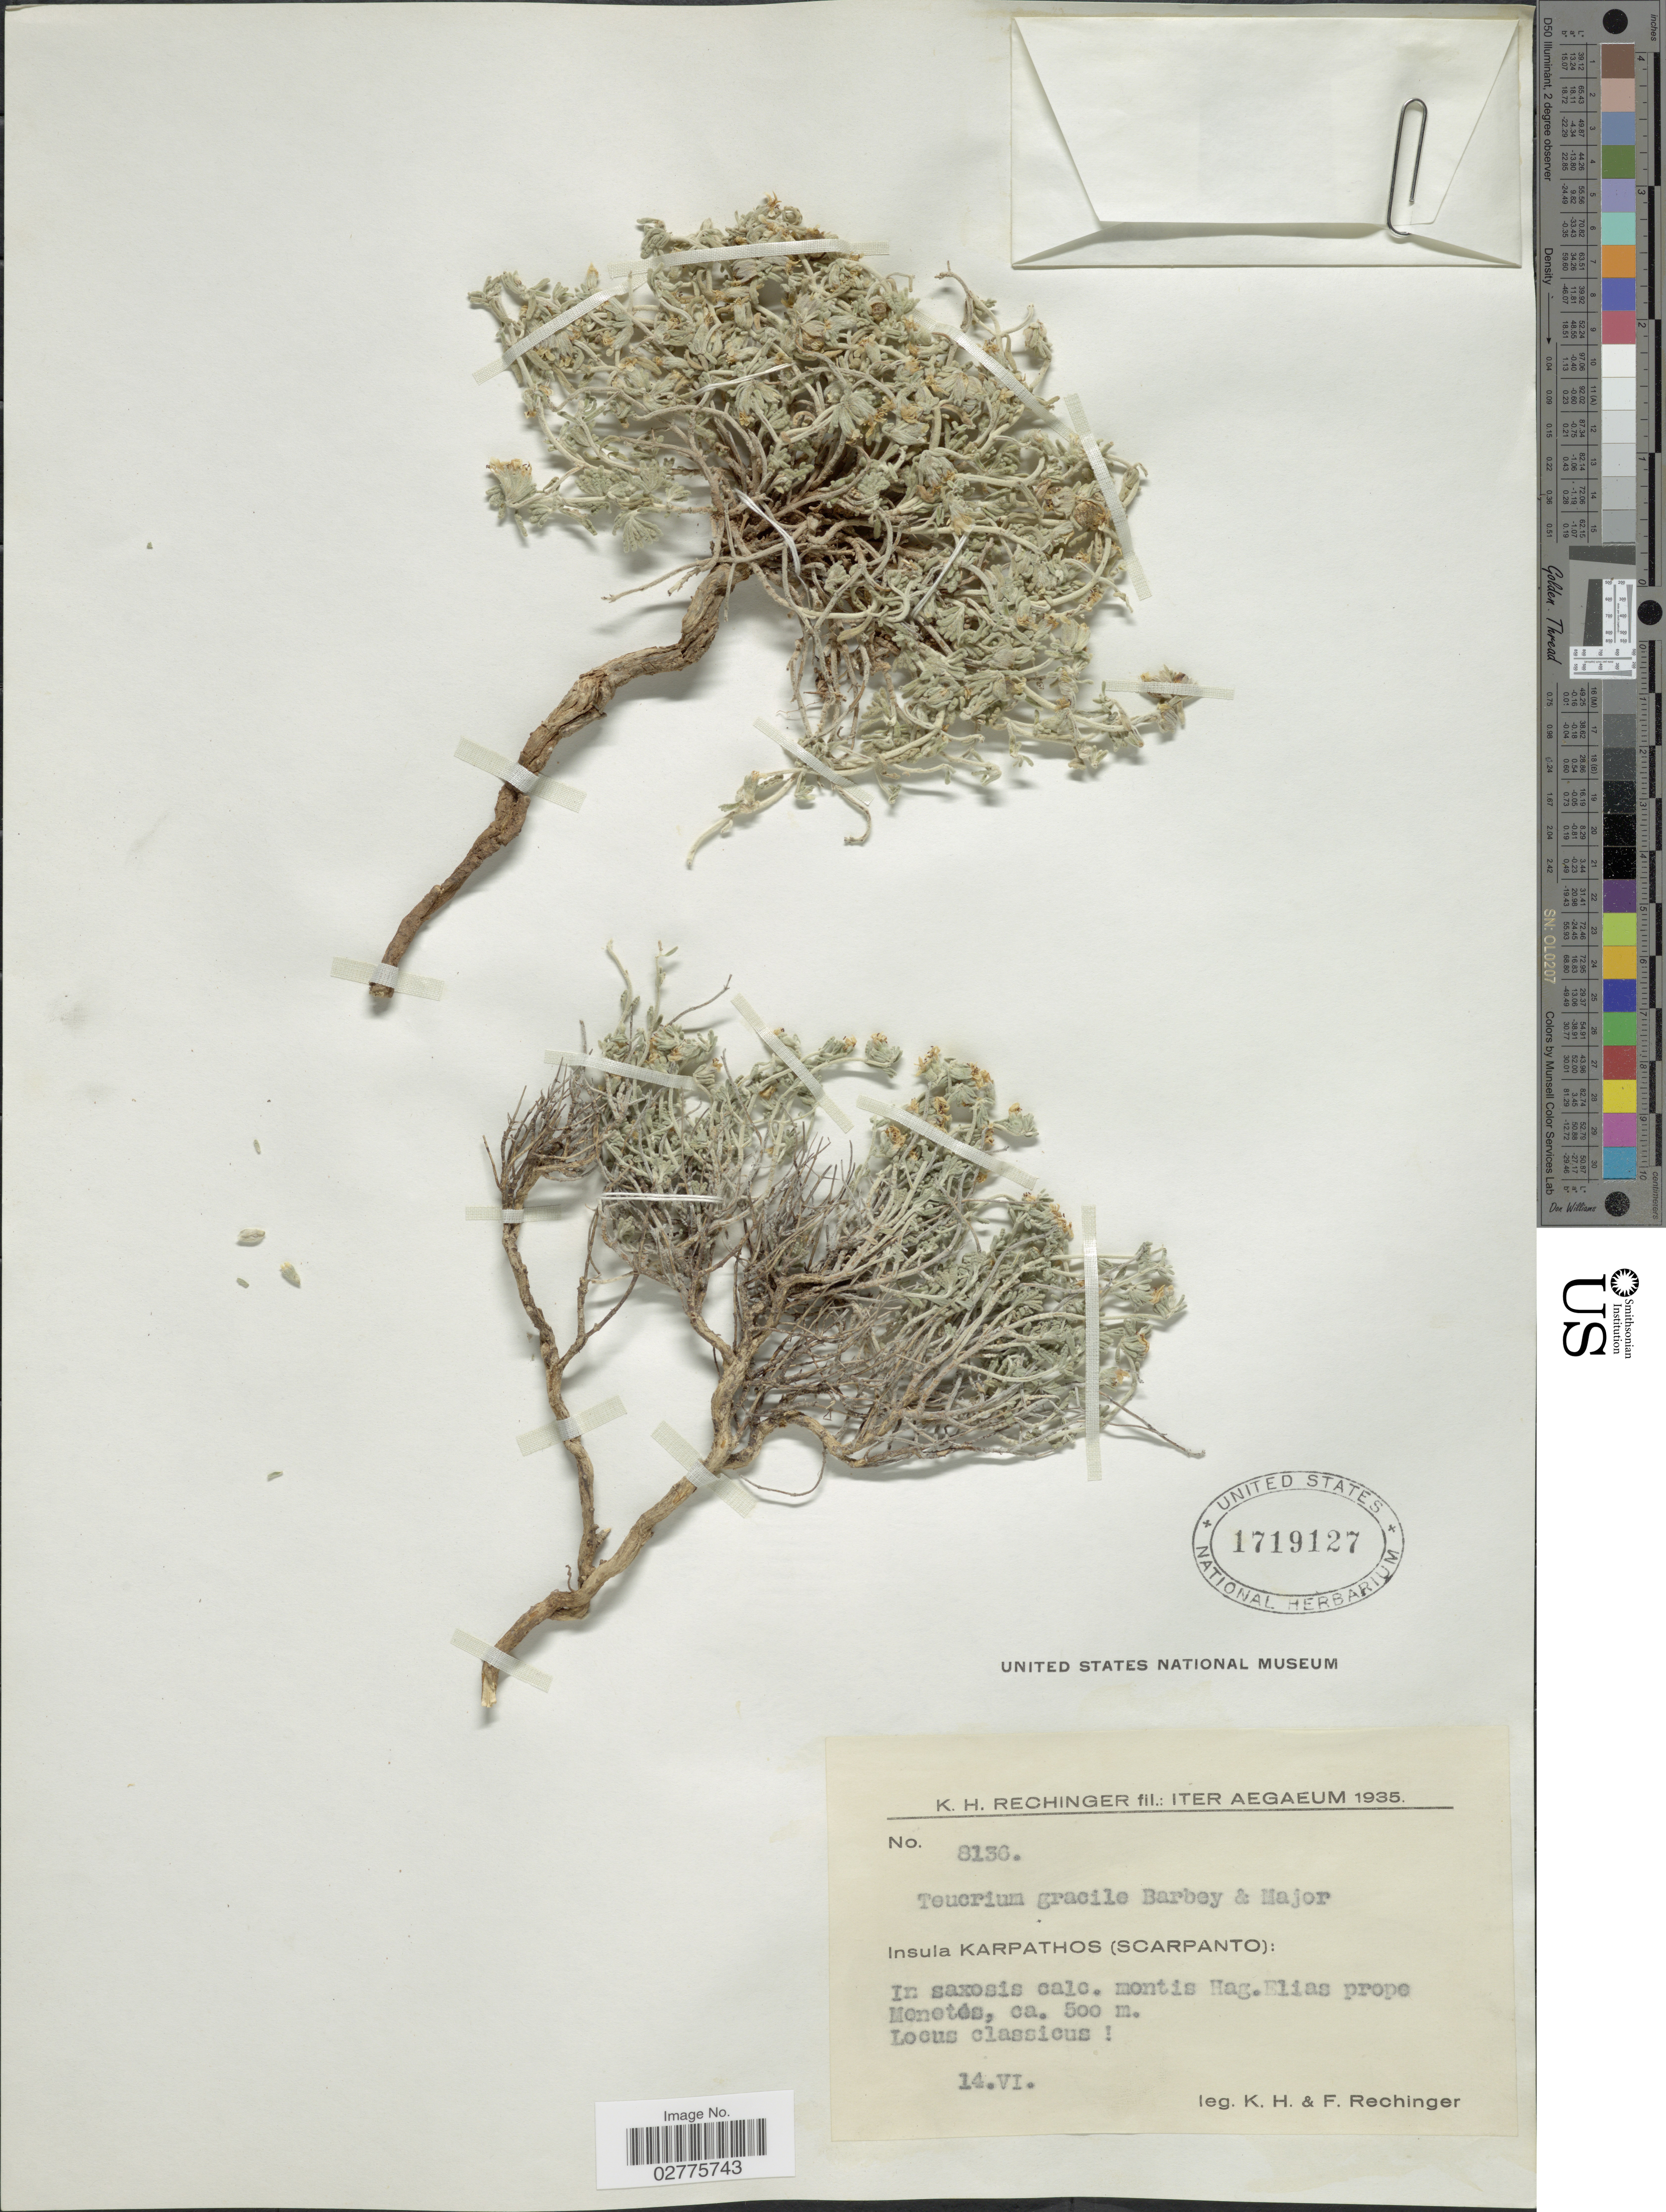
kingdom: Plantae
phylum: Tracheophyta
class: Magnoliopsida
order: Lamiales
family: Lamiaceae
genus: Teucrium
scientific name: Teucrium gracile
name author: Barbey & Fors.-Major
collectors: K. H. Rechinger & F. Rechinger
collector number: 8136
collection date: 1935-06-14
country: Greece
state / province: South Aegean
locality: Aegaeum. Insula Karpathos (Scarpanto): In saxosis calc. montis Hag.Elias prope Monetés.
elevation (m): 500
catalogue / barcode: US 1719127